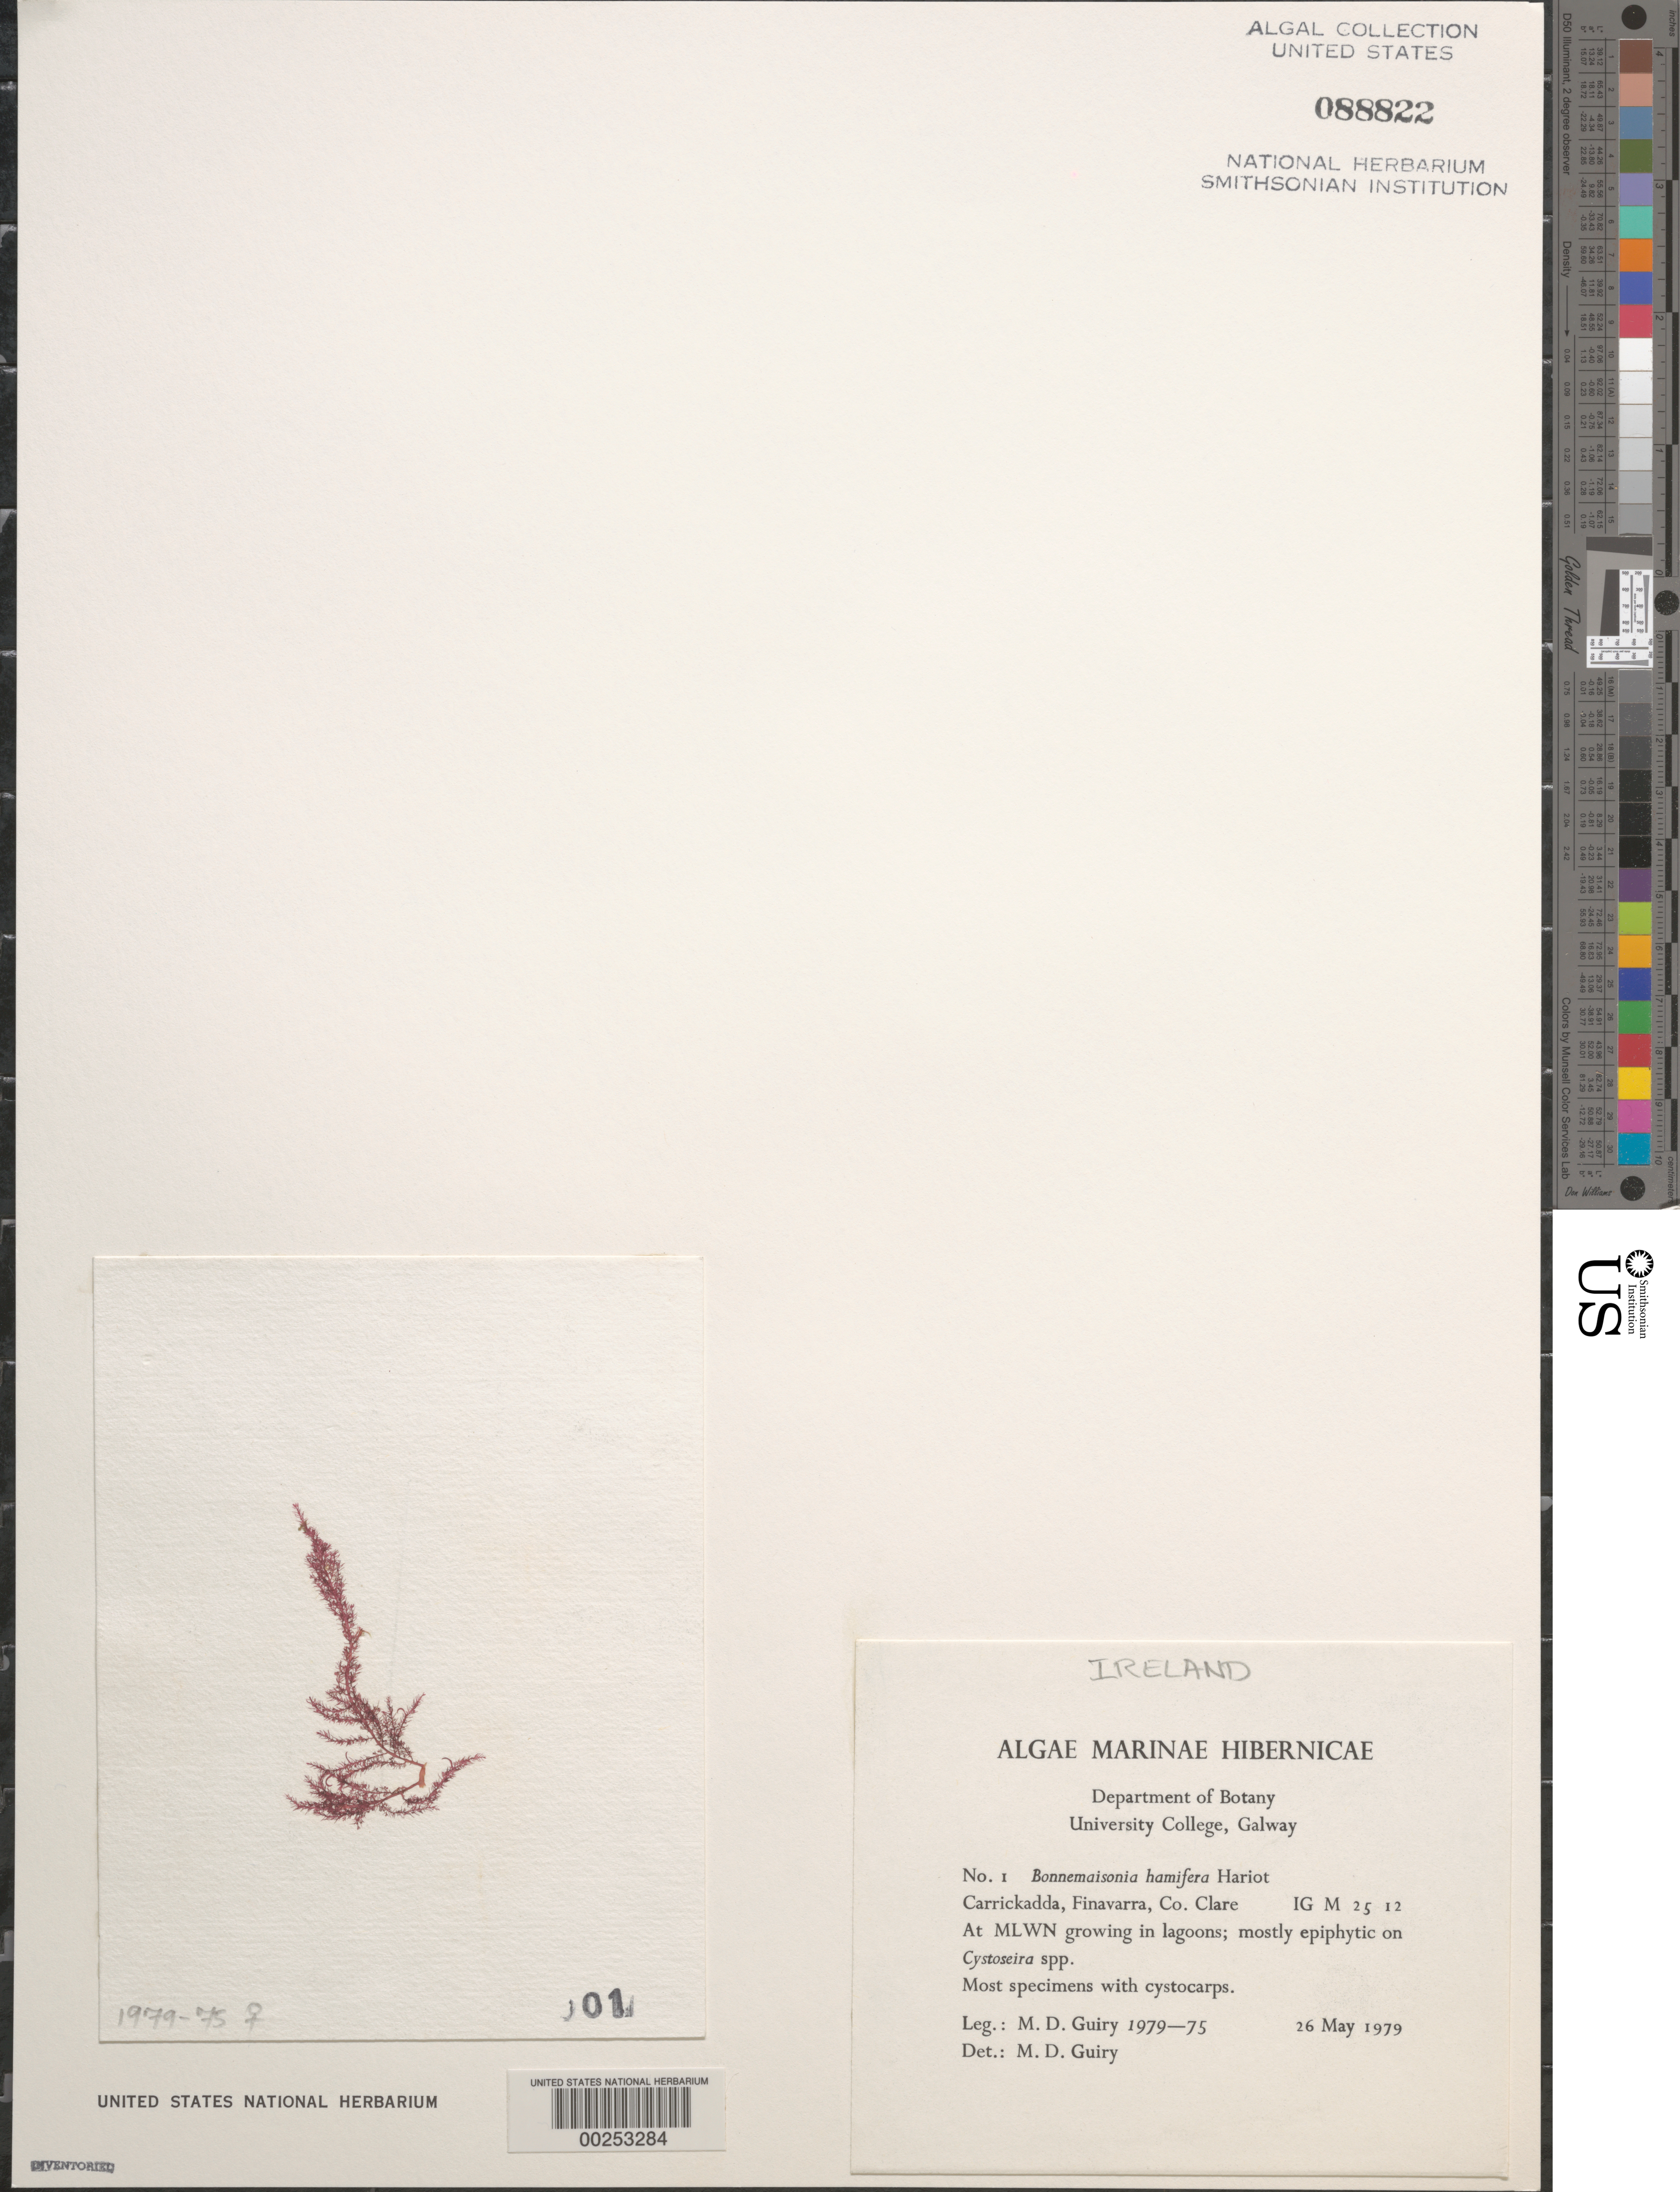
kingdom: Plantae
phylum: Rhodophyta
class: Florideophyceae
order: Bonnemaisoniales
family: Bonnemaisoniaceae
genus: Bonnemaisonia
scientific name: Bonnemaisonia hamifera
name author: P. Hariot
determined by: Guiry, M. D.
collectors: M. Guiry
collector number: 1979-75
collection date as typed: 26 May 1979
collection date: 1979-05-26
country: Ireland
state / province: Munster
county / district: Clare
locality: Carrickadda, Finavarra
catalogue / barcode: US 88822